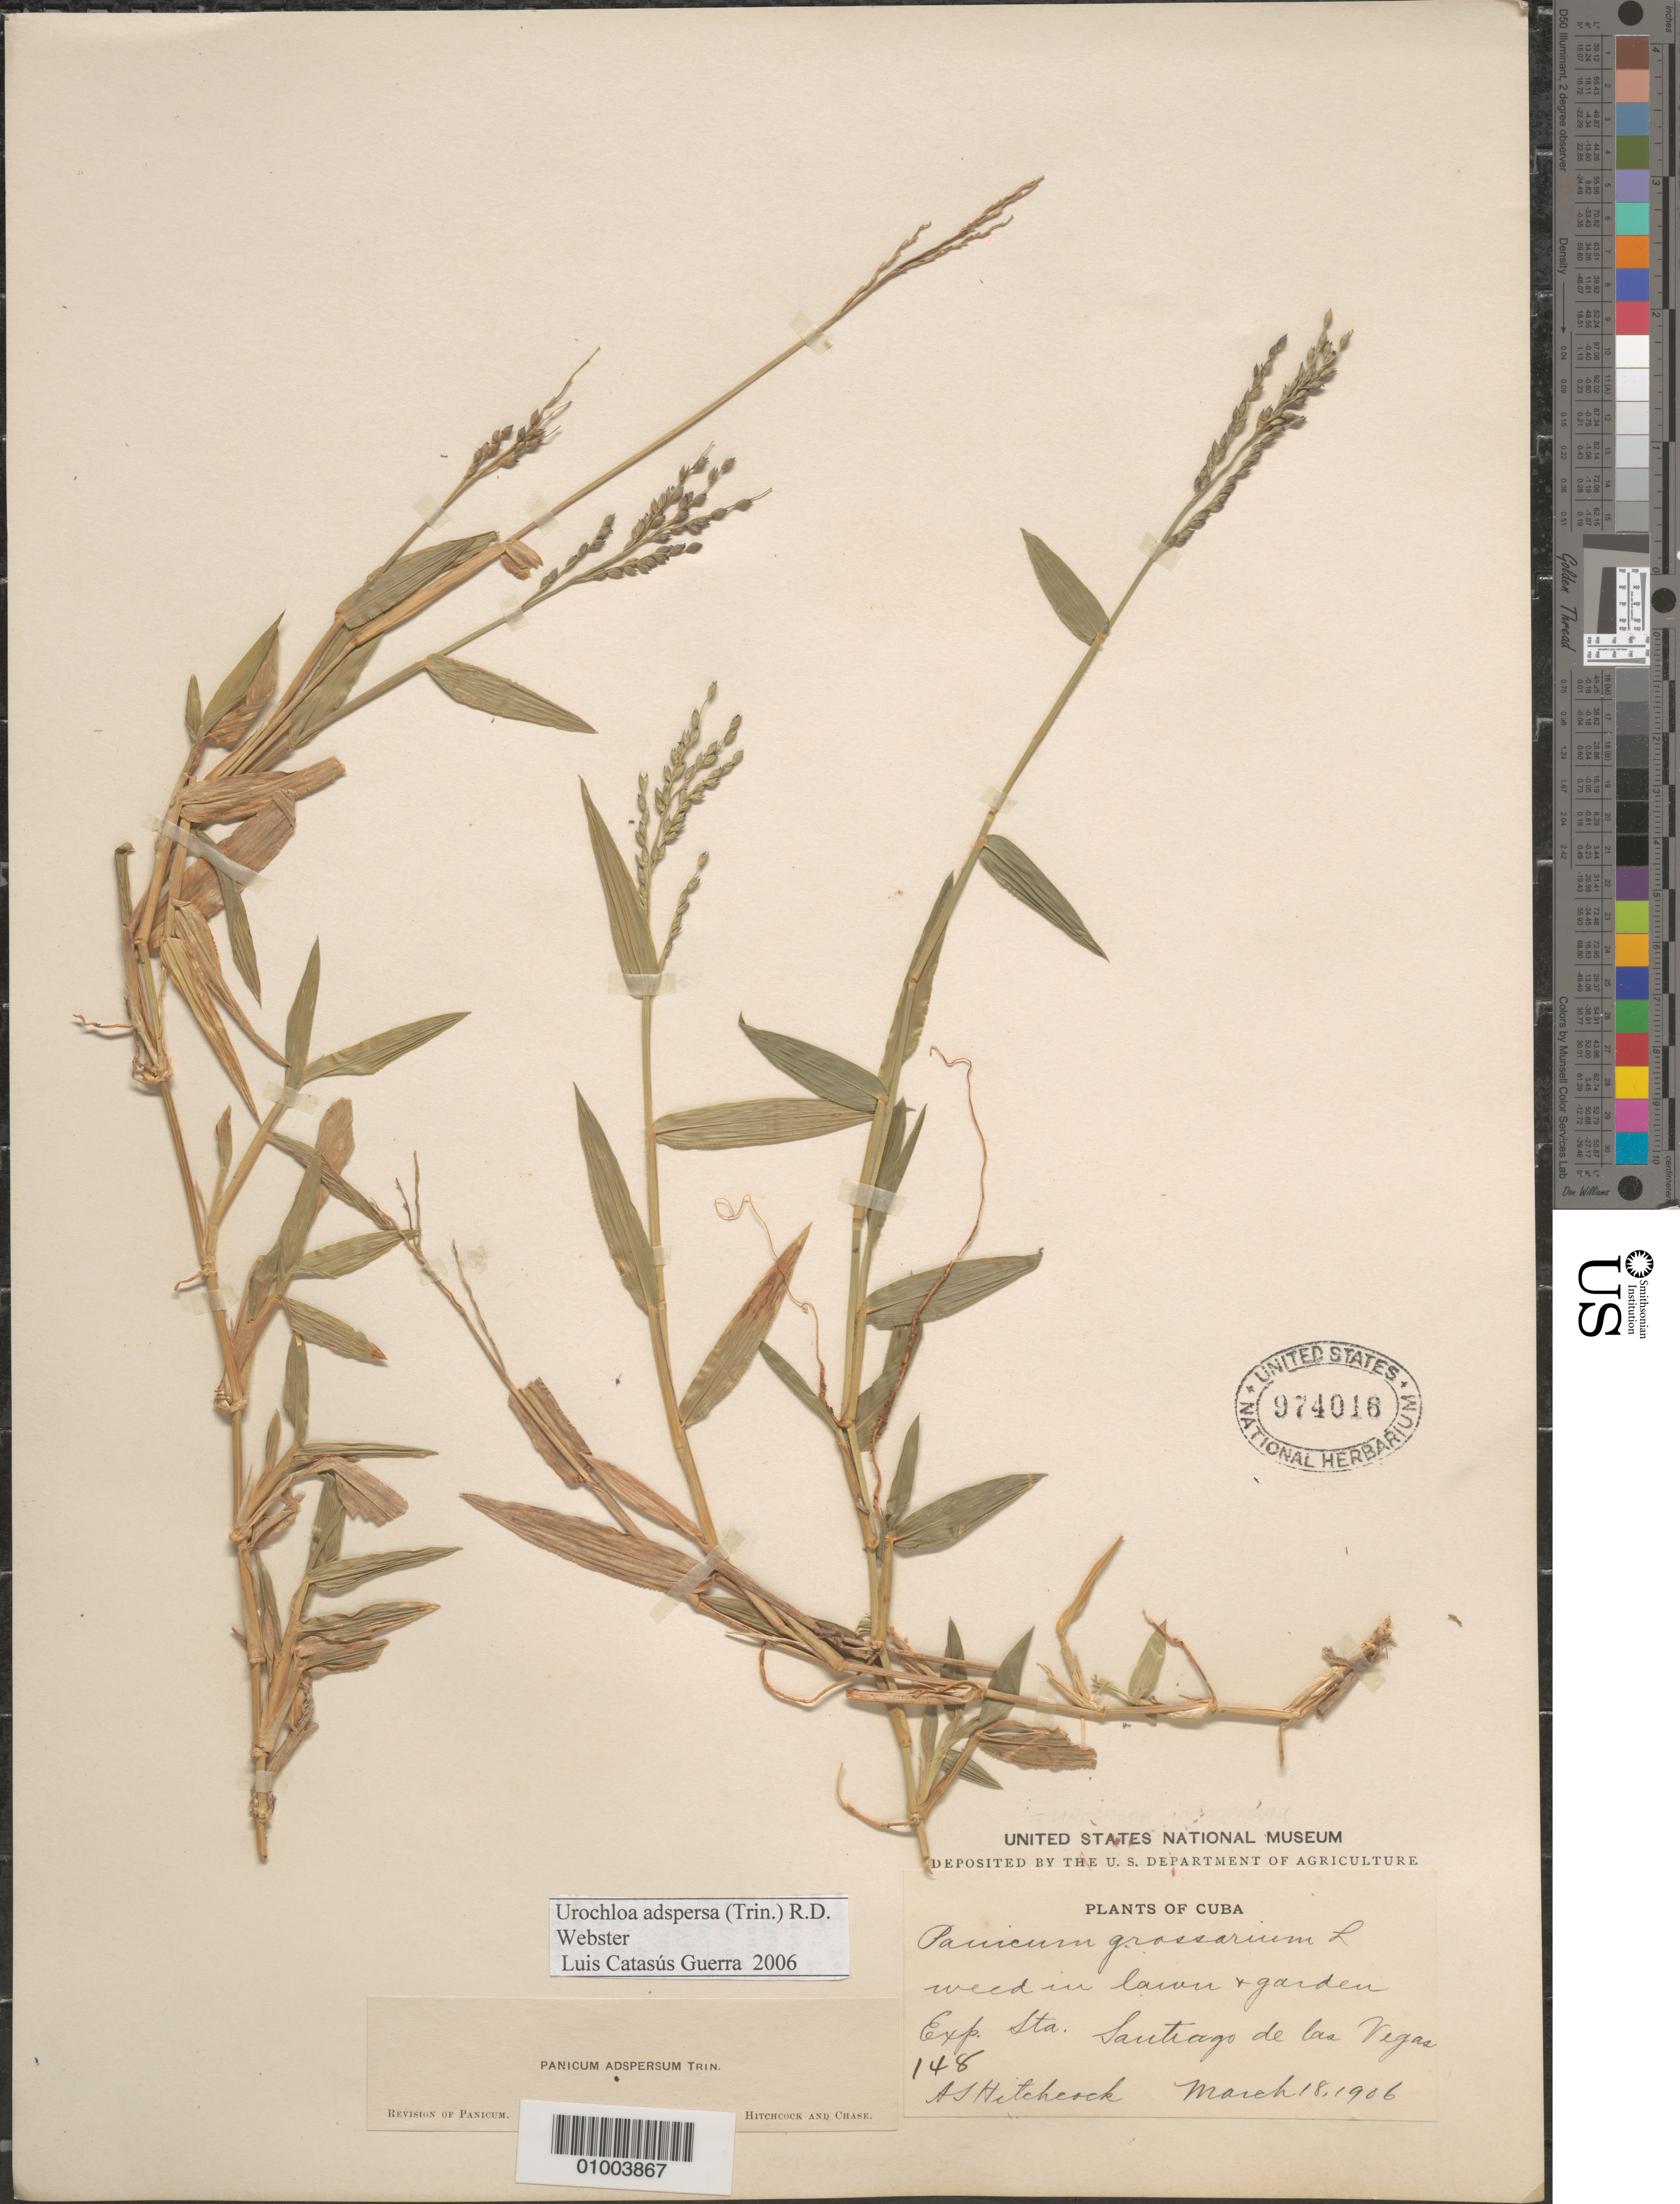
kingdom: Plantae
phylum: Tracheophyta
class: Liliopsida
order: Poales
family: Poaceae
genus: Urochloa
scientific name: Urochloa adspersa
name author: (Trin.) R.D. Webster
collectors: A. S. Hitchcock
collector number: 148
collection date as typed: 18 Mar 1906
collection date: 1906-03-18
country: Cuba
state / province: La Habana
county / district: Municipio Boyeros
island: Cuba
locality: Santiago de las Vegas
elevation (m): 97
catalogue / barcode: US 974016